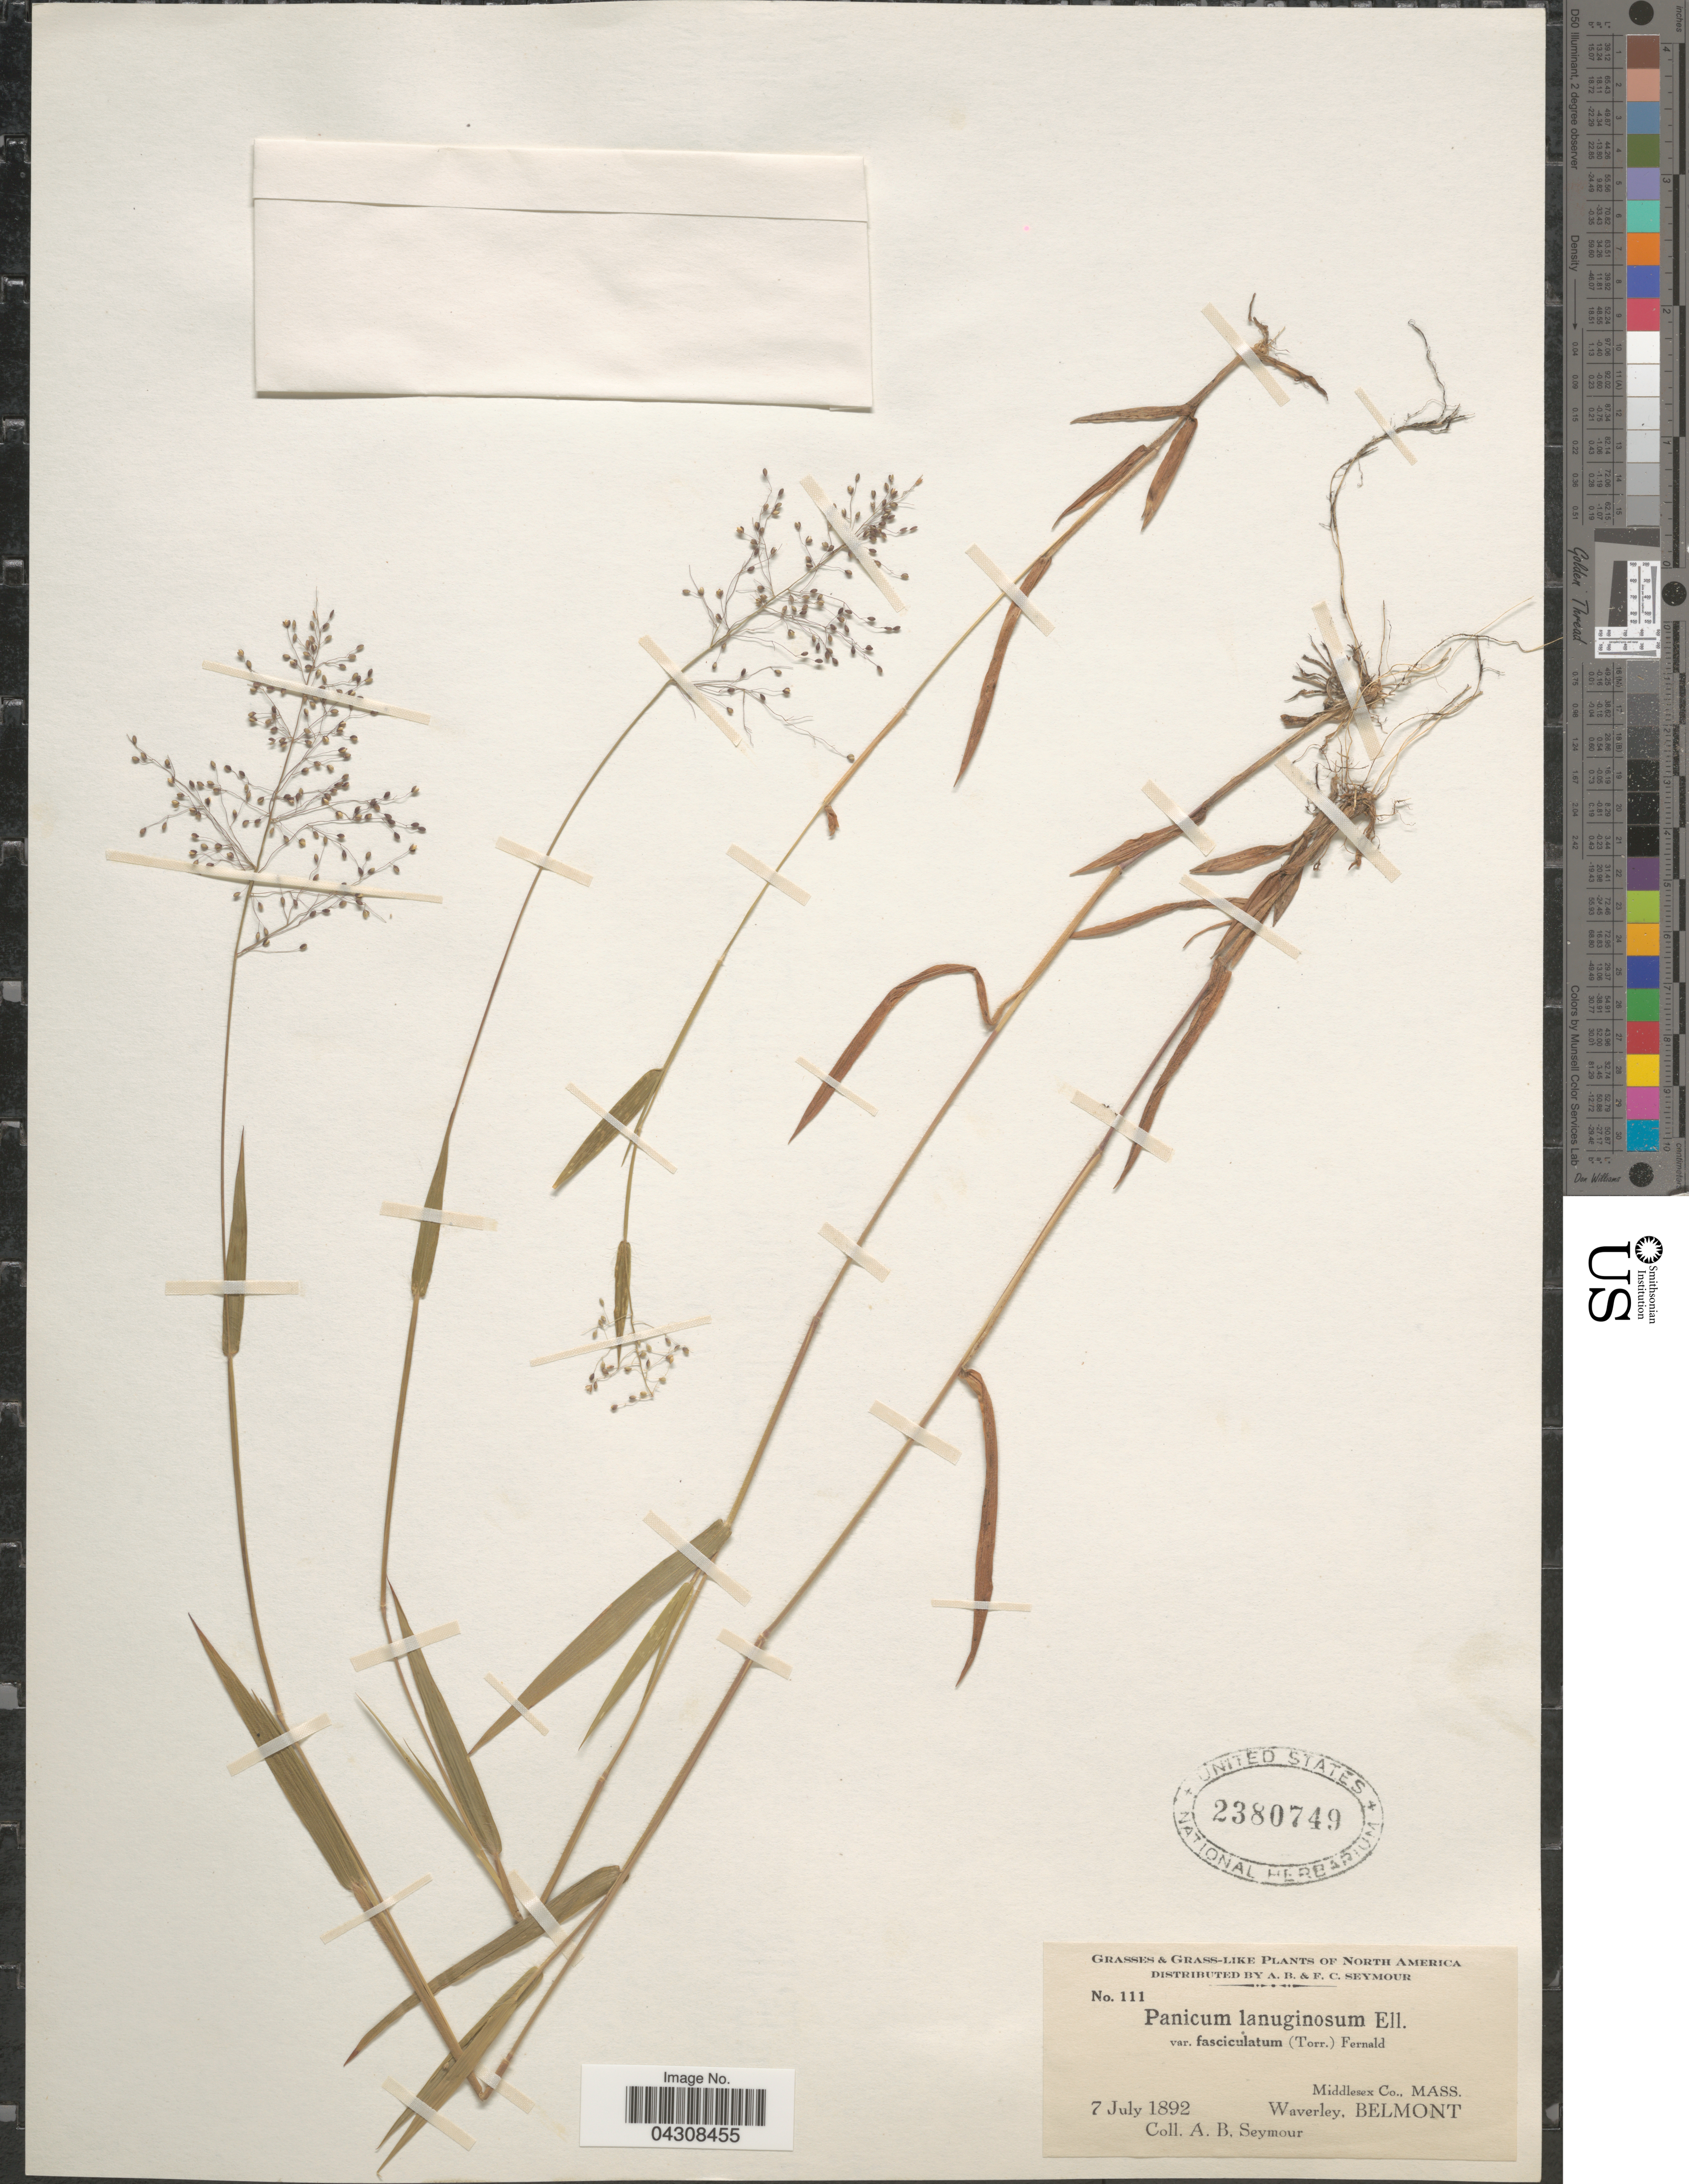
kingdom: Plantae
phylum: Tracheophyta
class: Liliopsida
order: Poales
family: Poaceae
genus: Dichanthelium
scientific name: Dichanthelium acuminatum var. acuminatum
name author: (Sw.) Gould & C.A. Clark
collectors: A. Seymour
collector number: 111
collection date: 1892-07-07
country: United States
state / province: Massachusetts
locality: Middlesex Co., Waverley, Belmont.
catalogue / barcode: US 2380749